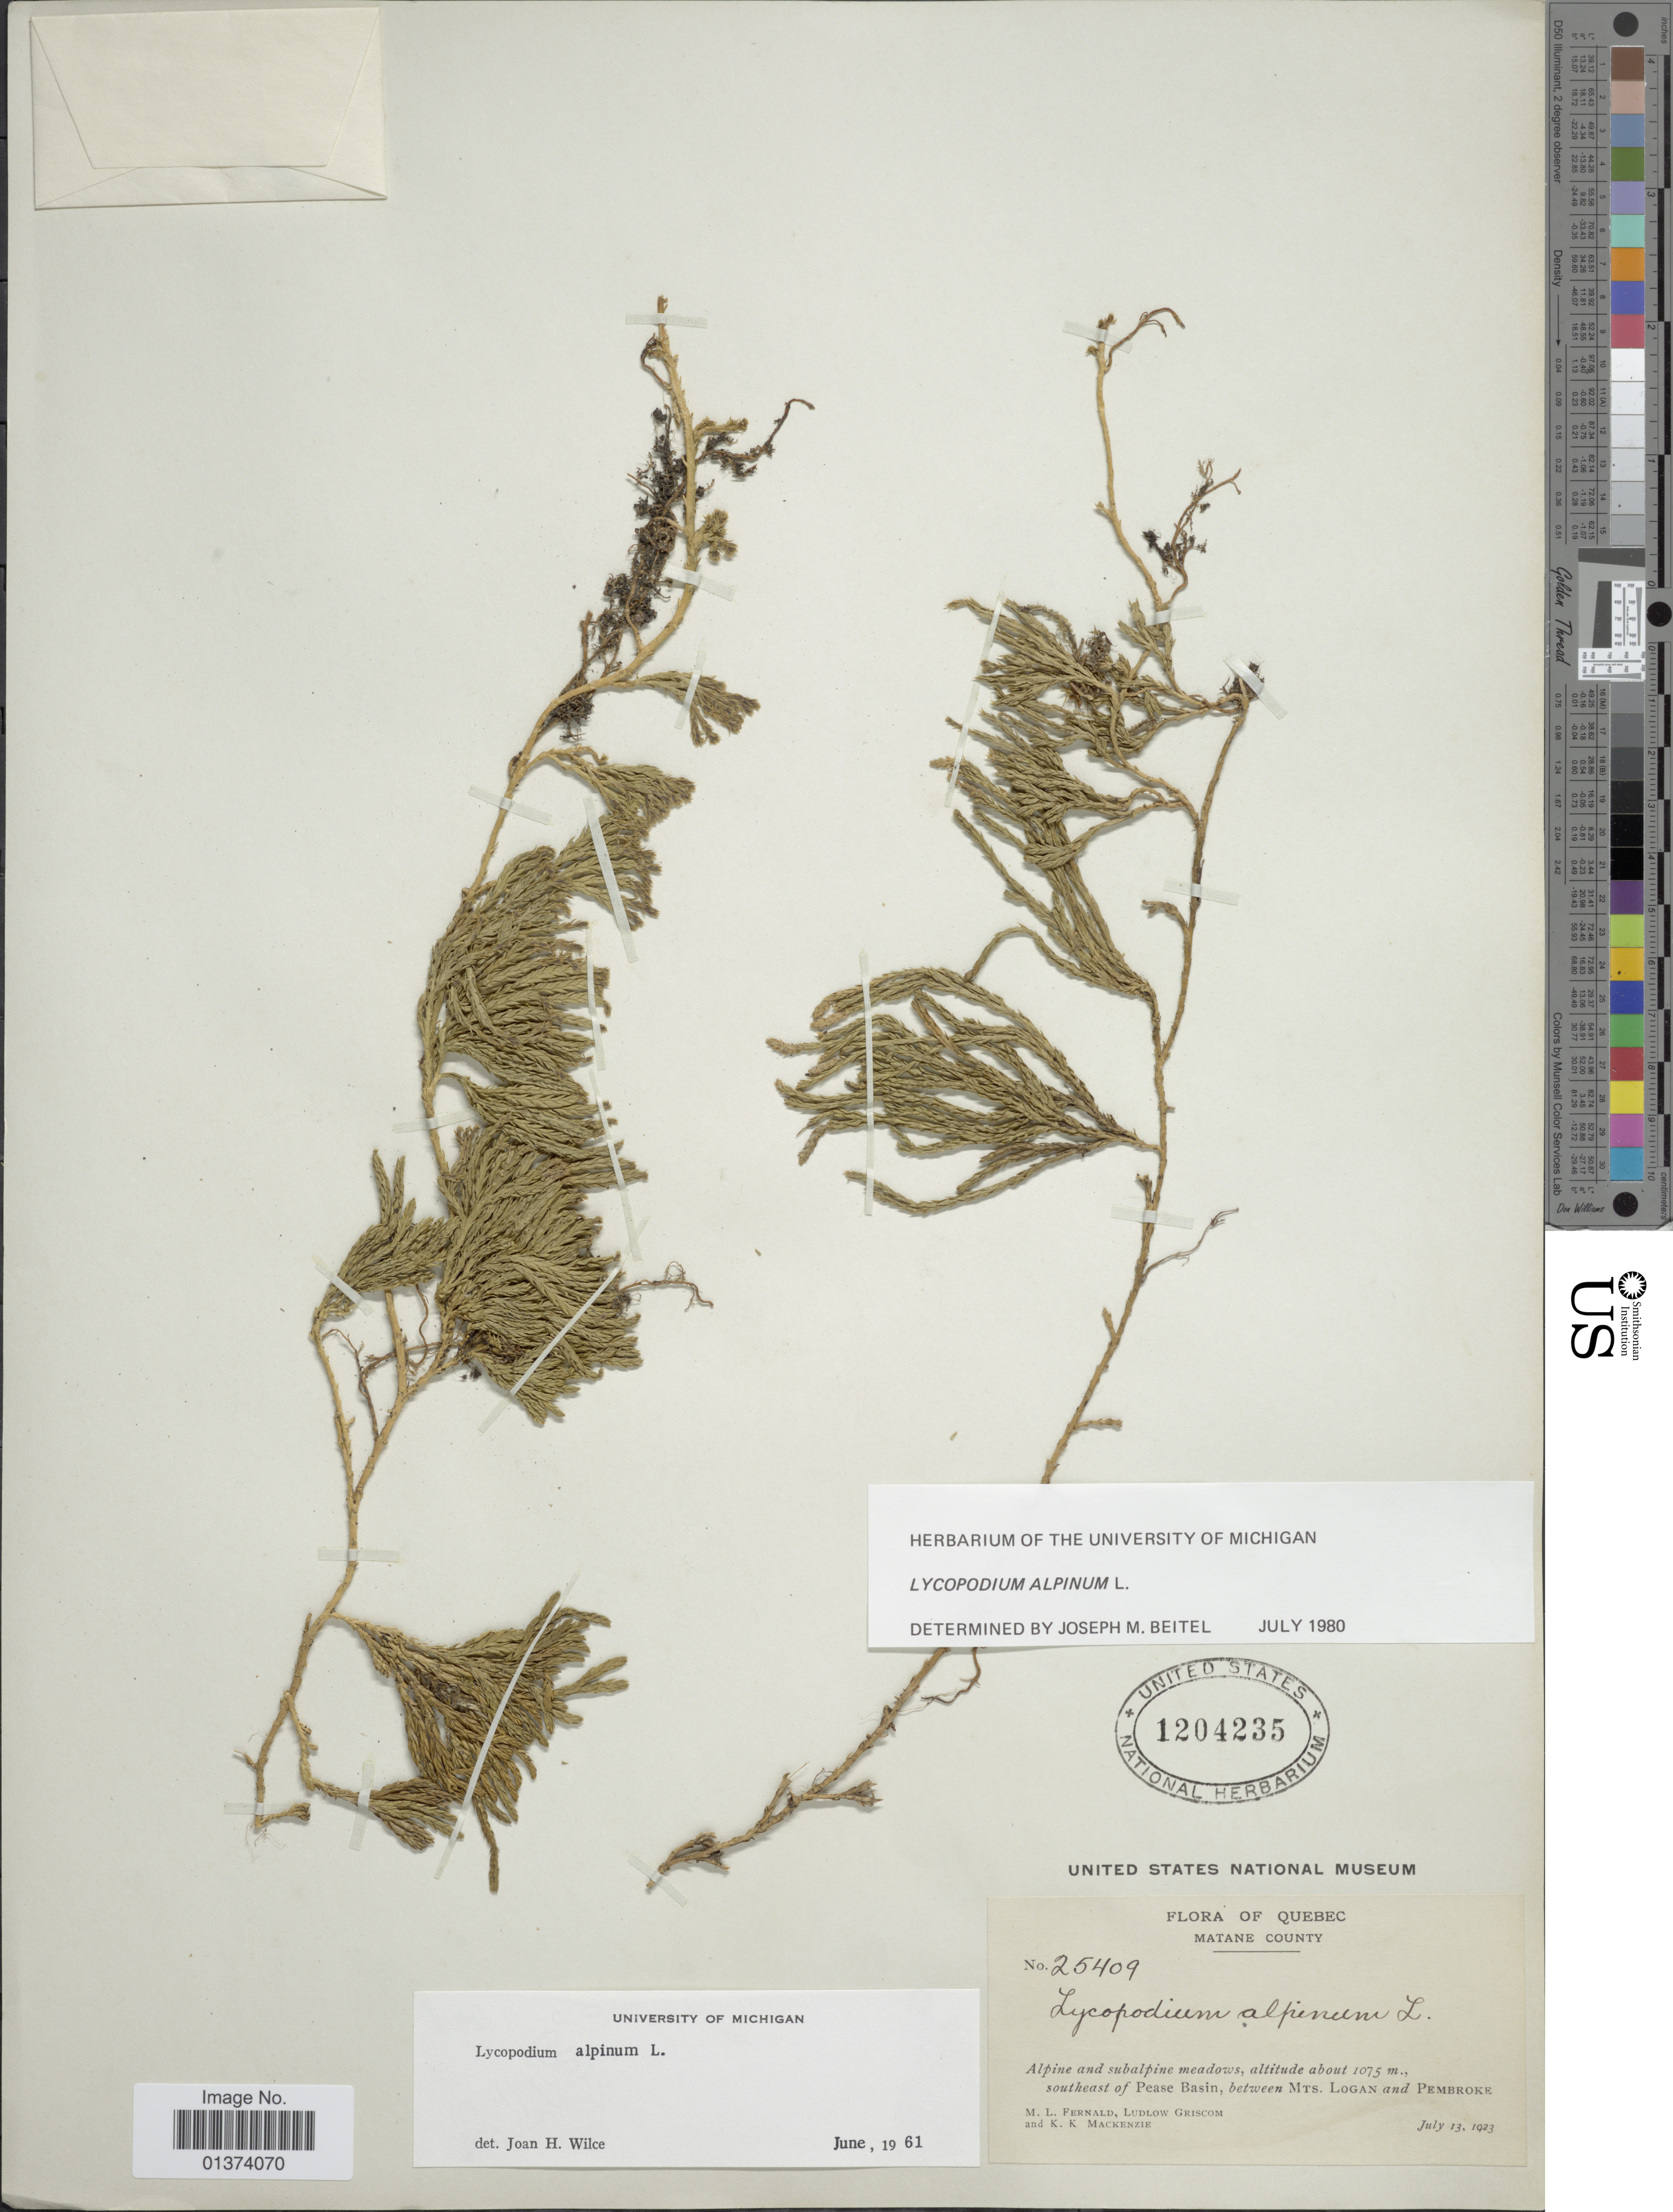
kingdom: Plantae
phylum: Tracheophyta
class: Lycopodiopsida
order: Lycopodiales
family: Lycopodiaceae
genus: Diphasiastrum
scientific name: Diphasiastrum alpinum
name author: (L.) Holub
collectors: M. L. Fernald, L. Griscom & K. K. Mackenzie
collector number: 25409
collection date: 1923-07-13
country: Canada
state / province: Quebec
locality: Matane County, Alpine and subalpine meadows, southeast of Pease Basin, between Mts. Logan and Pembroke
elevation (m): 1075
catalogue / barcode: US 1204235